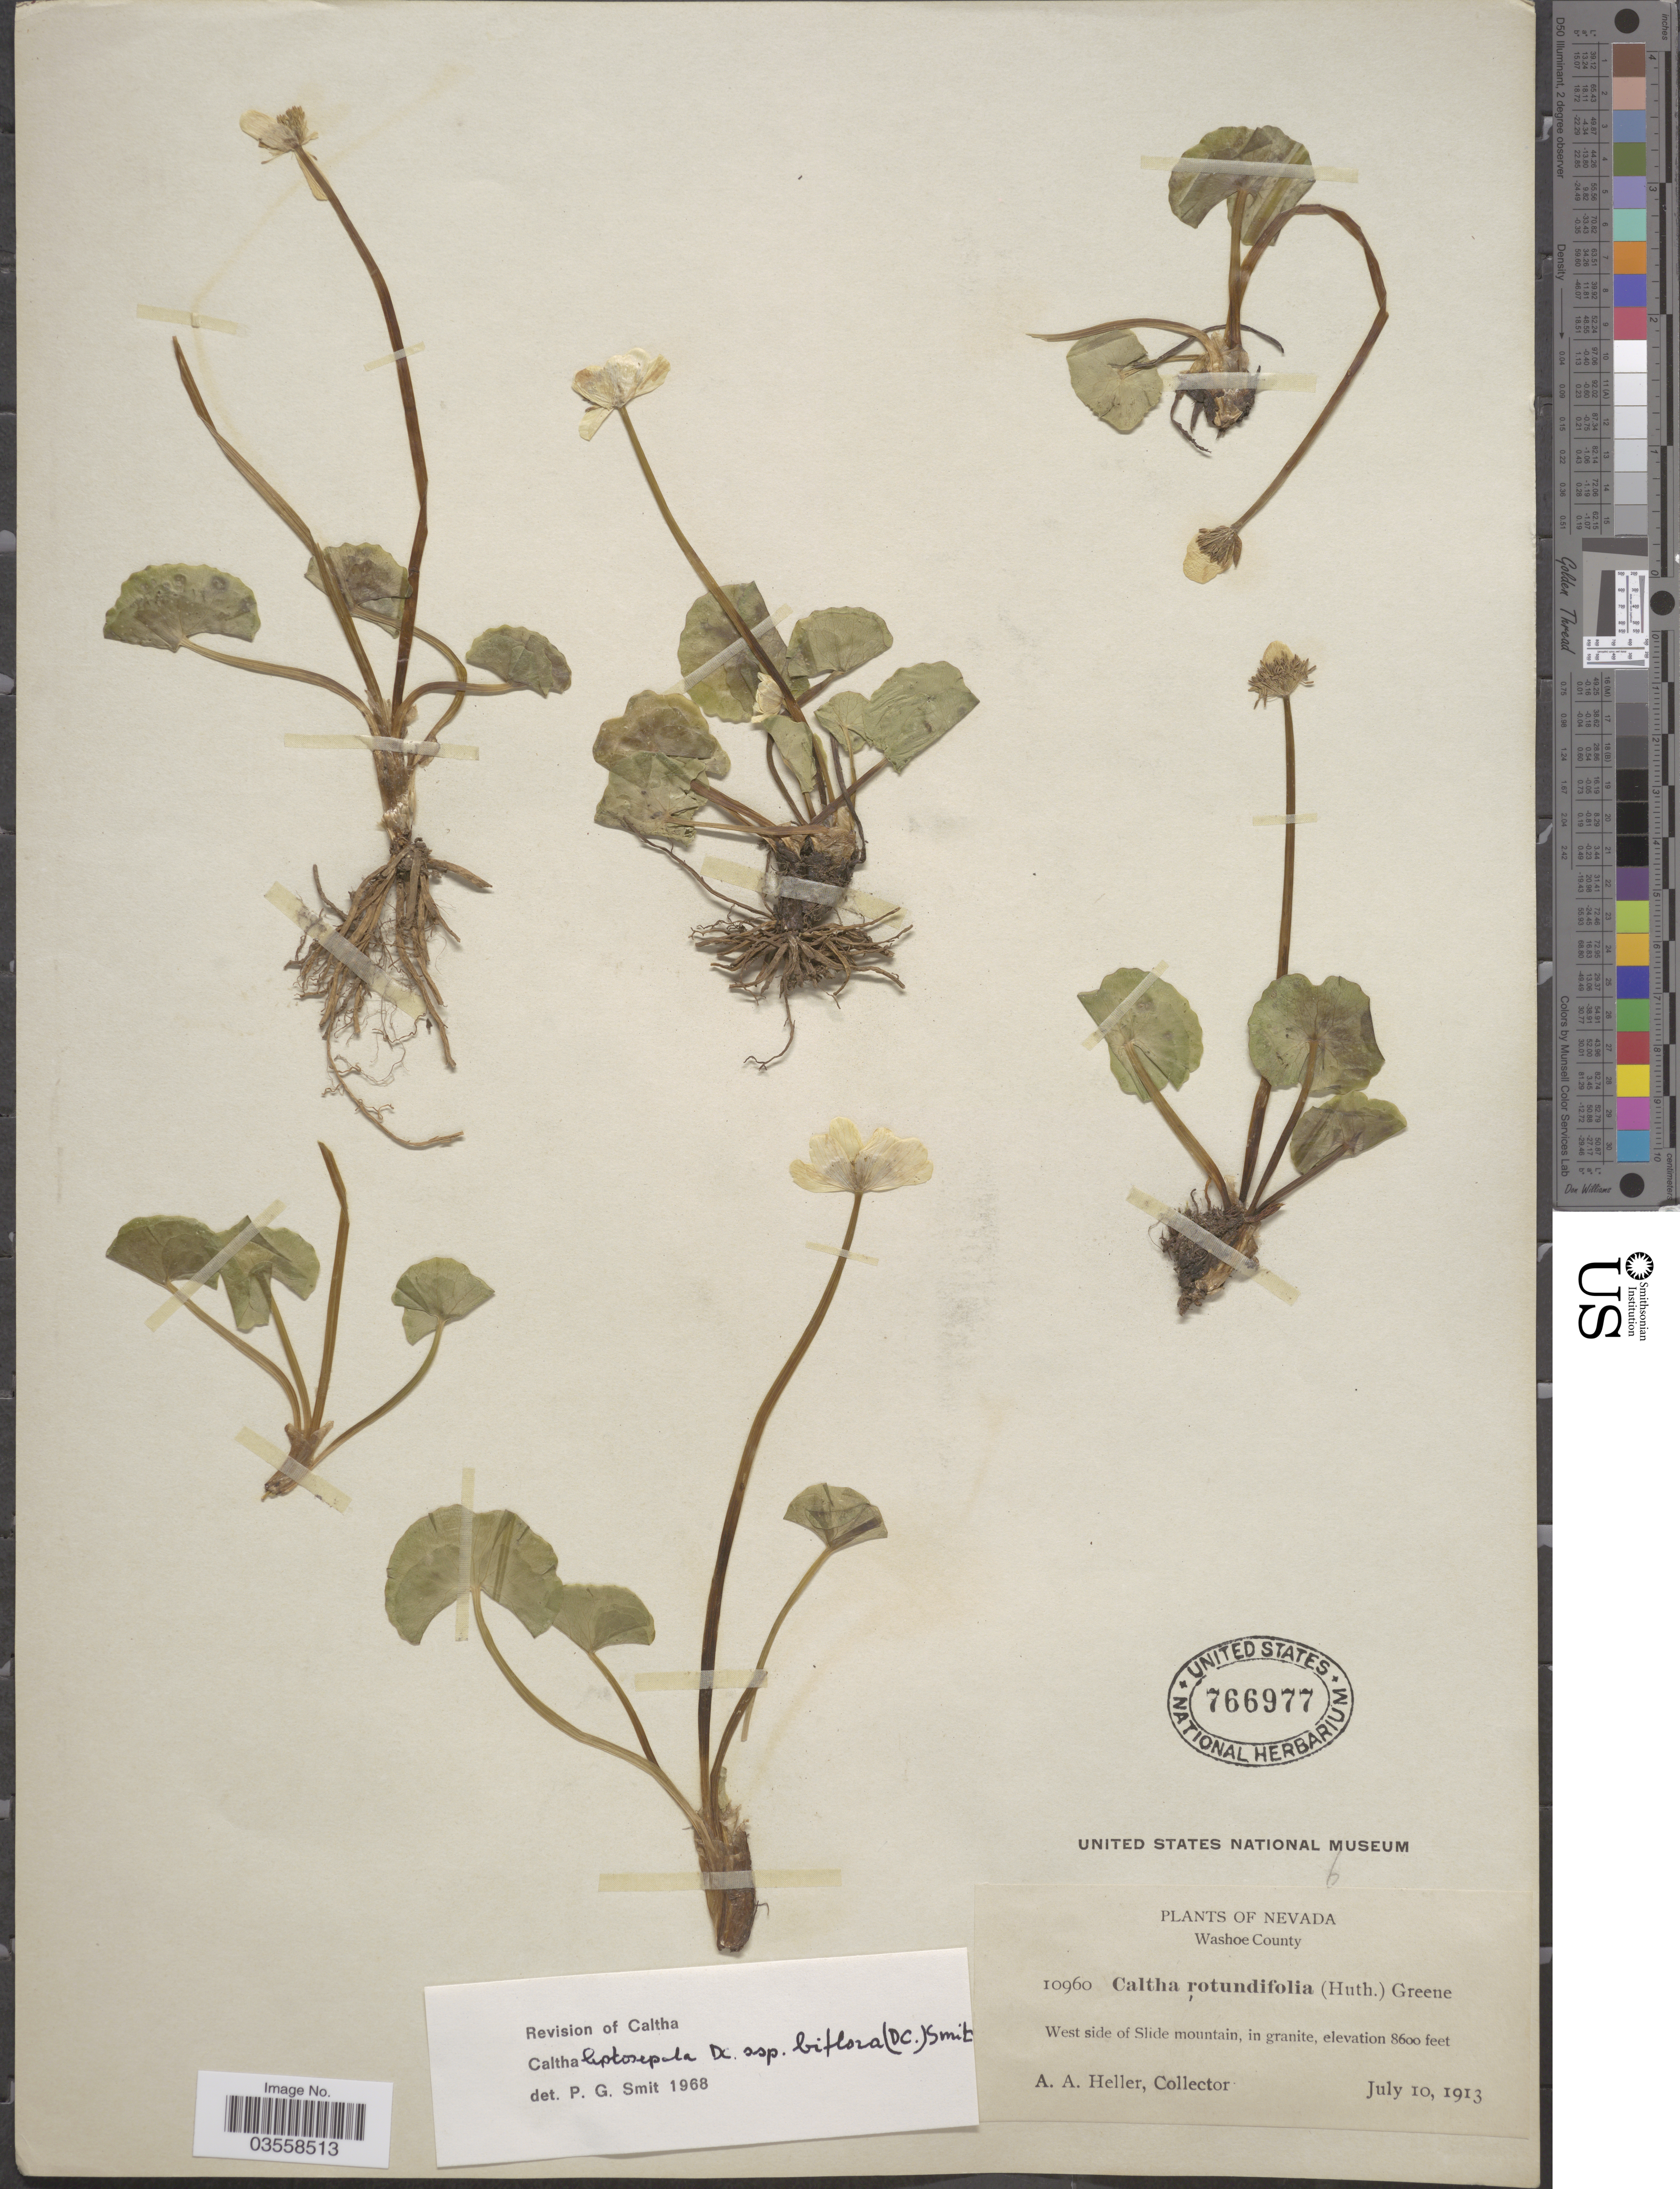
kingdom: Plantae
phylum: Tracheophyta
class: Magnoliopsida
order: Ranunculales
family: Ranunculaceae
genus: Caltha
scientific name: Caltha leptosepala subsp. biflora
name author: DC.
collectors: A. A. Heller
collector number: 10960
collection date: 1913-07-10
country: United States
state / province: Nevada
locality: Washoe County. West side of Slide mountain, in granite.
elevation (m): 2621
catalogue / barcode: US 766977